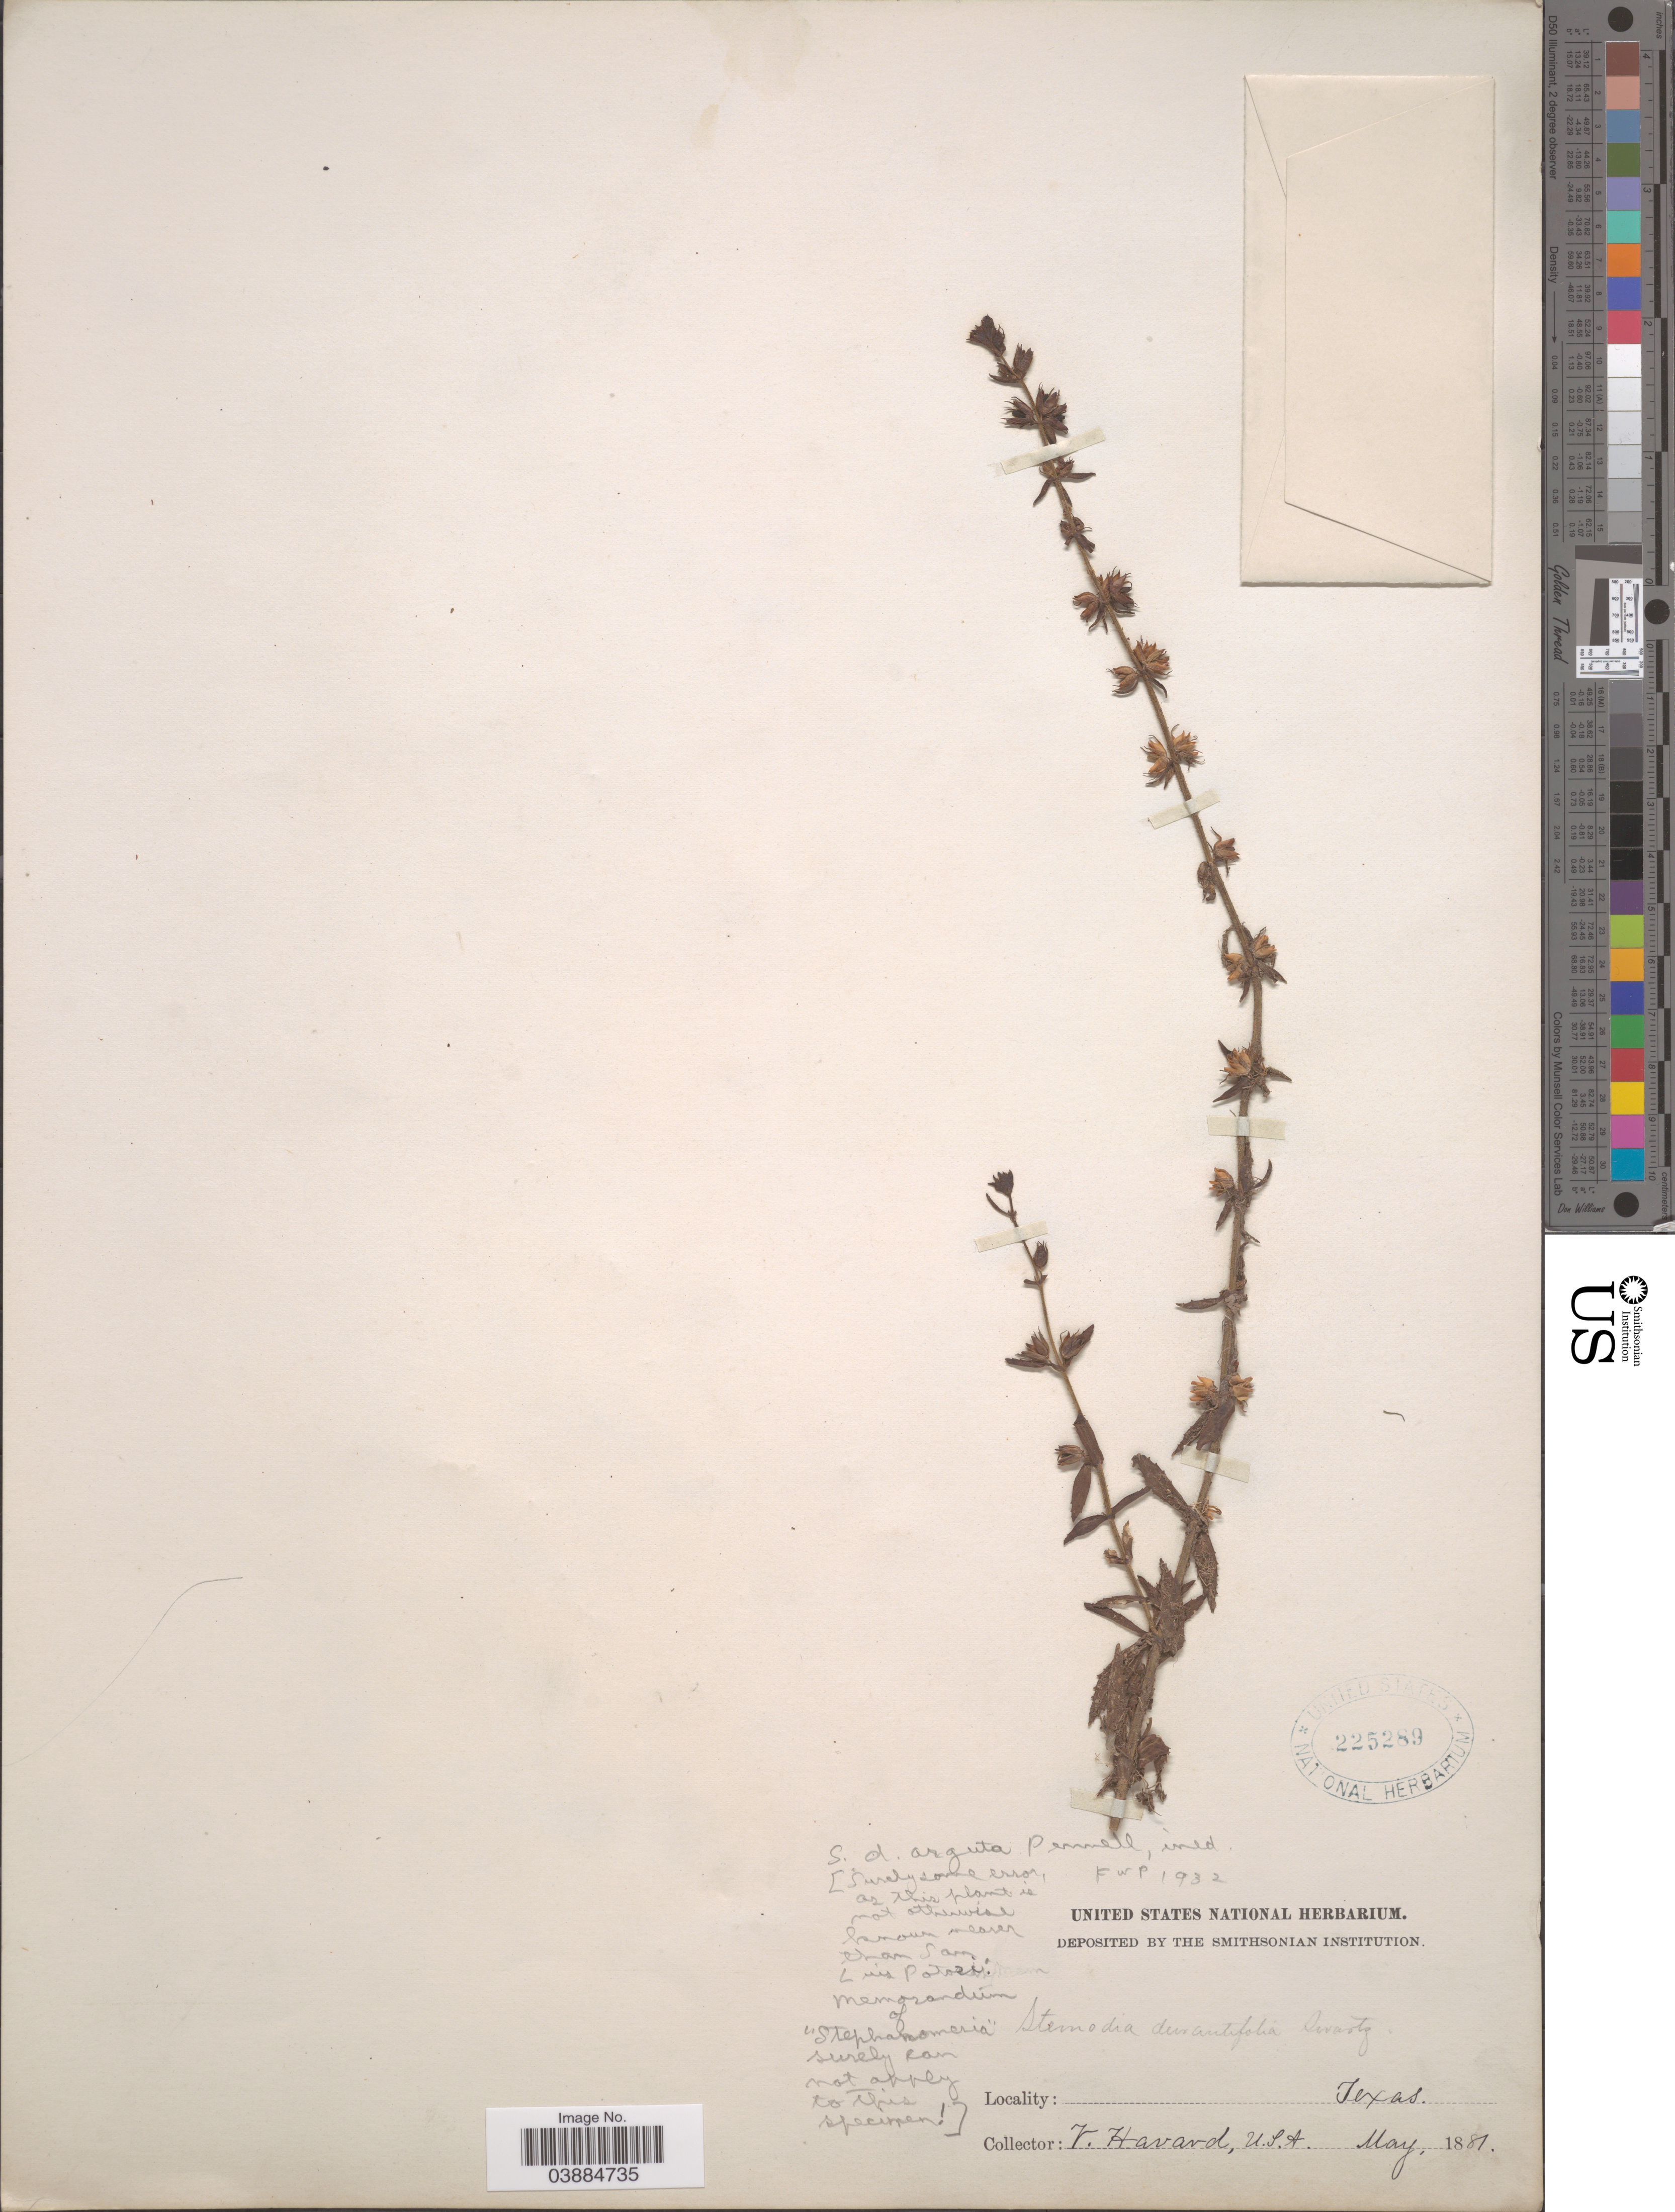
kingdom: Plantae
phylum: Tracheophyta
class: Magnoliopsida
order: Lamiales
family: Plantaginaceae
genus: Stemodia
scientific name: Stemodia sp.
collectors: V. Havard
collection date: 1881-05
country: United States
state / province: Texas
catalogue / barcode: US 225289